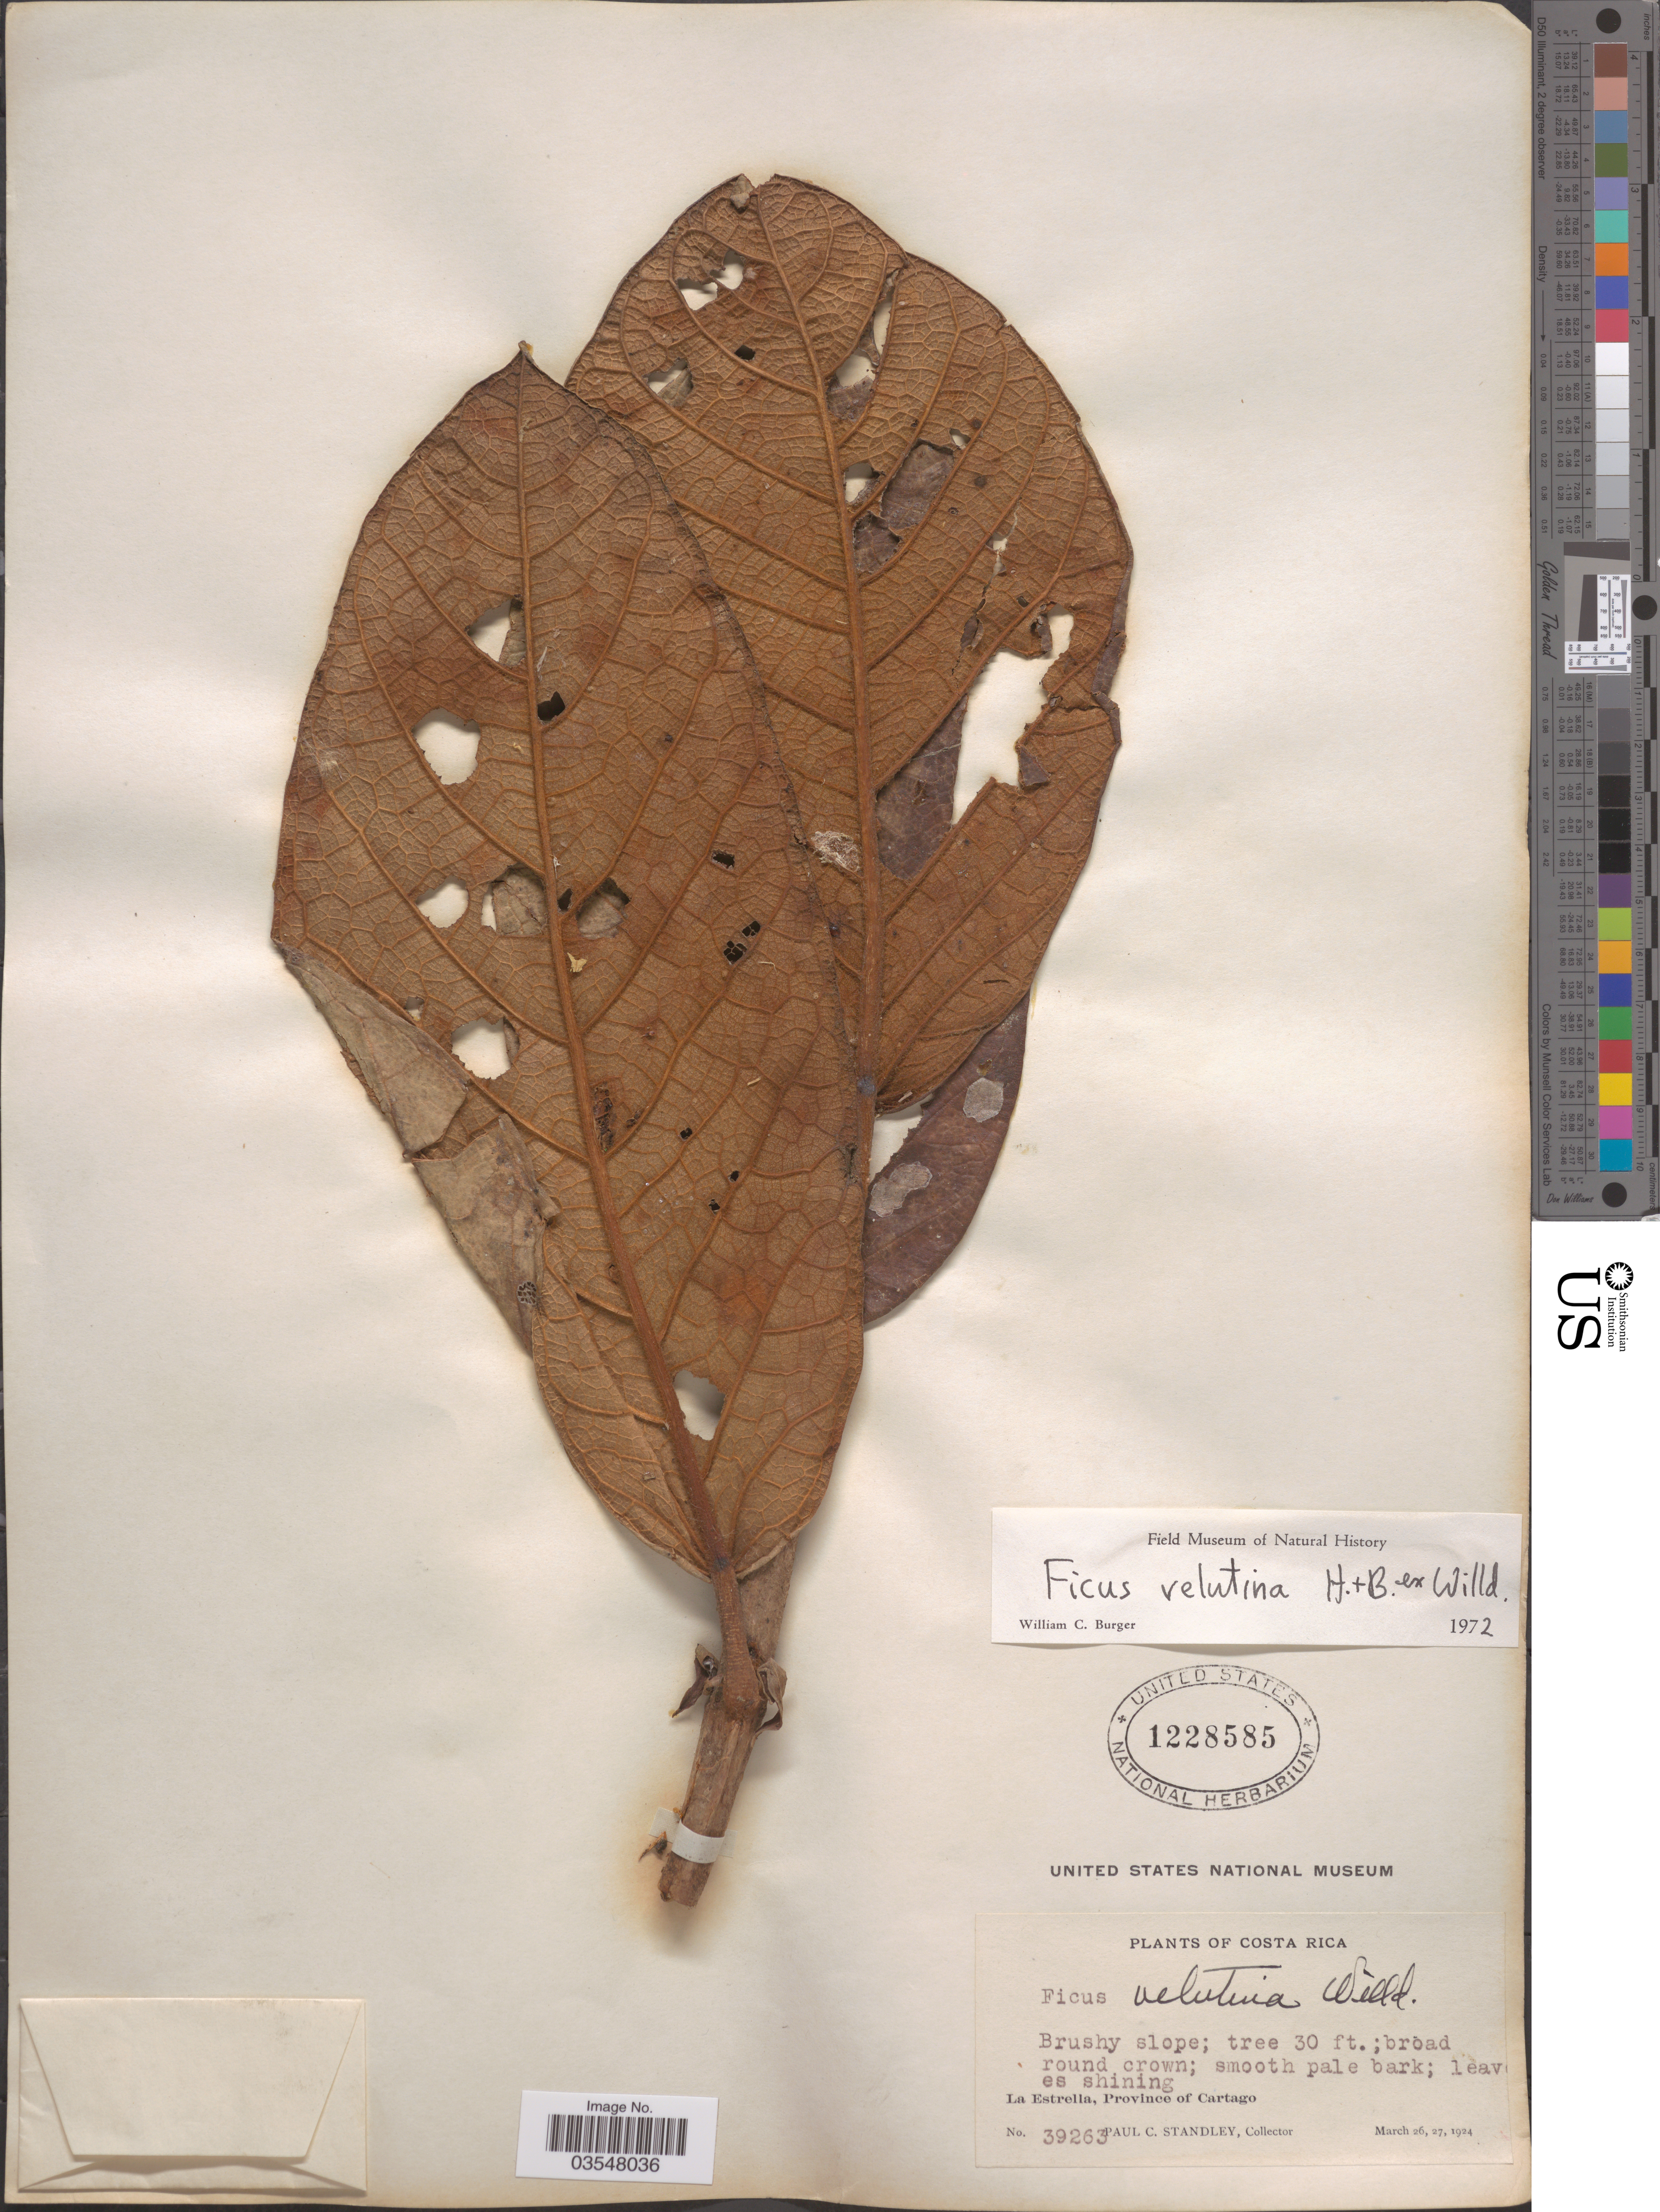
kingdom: Plantae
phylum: Tracheophyta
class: Magnoliopsida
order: Rosales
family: Moraceae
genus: Ficus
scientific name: Ficus velutina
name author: Humb. & Bonpl. ex Willd.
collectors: P. C. Standley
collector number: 39263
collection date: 1924-03-26/1924-03-27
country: Costa Rica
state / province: Cartago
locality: La Estrella.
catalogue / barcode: US 1228585